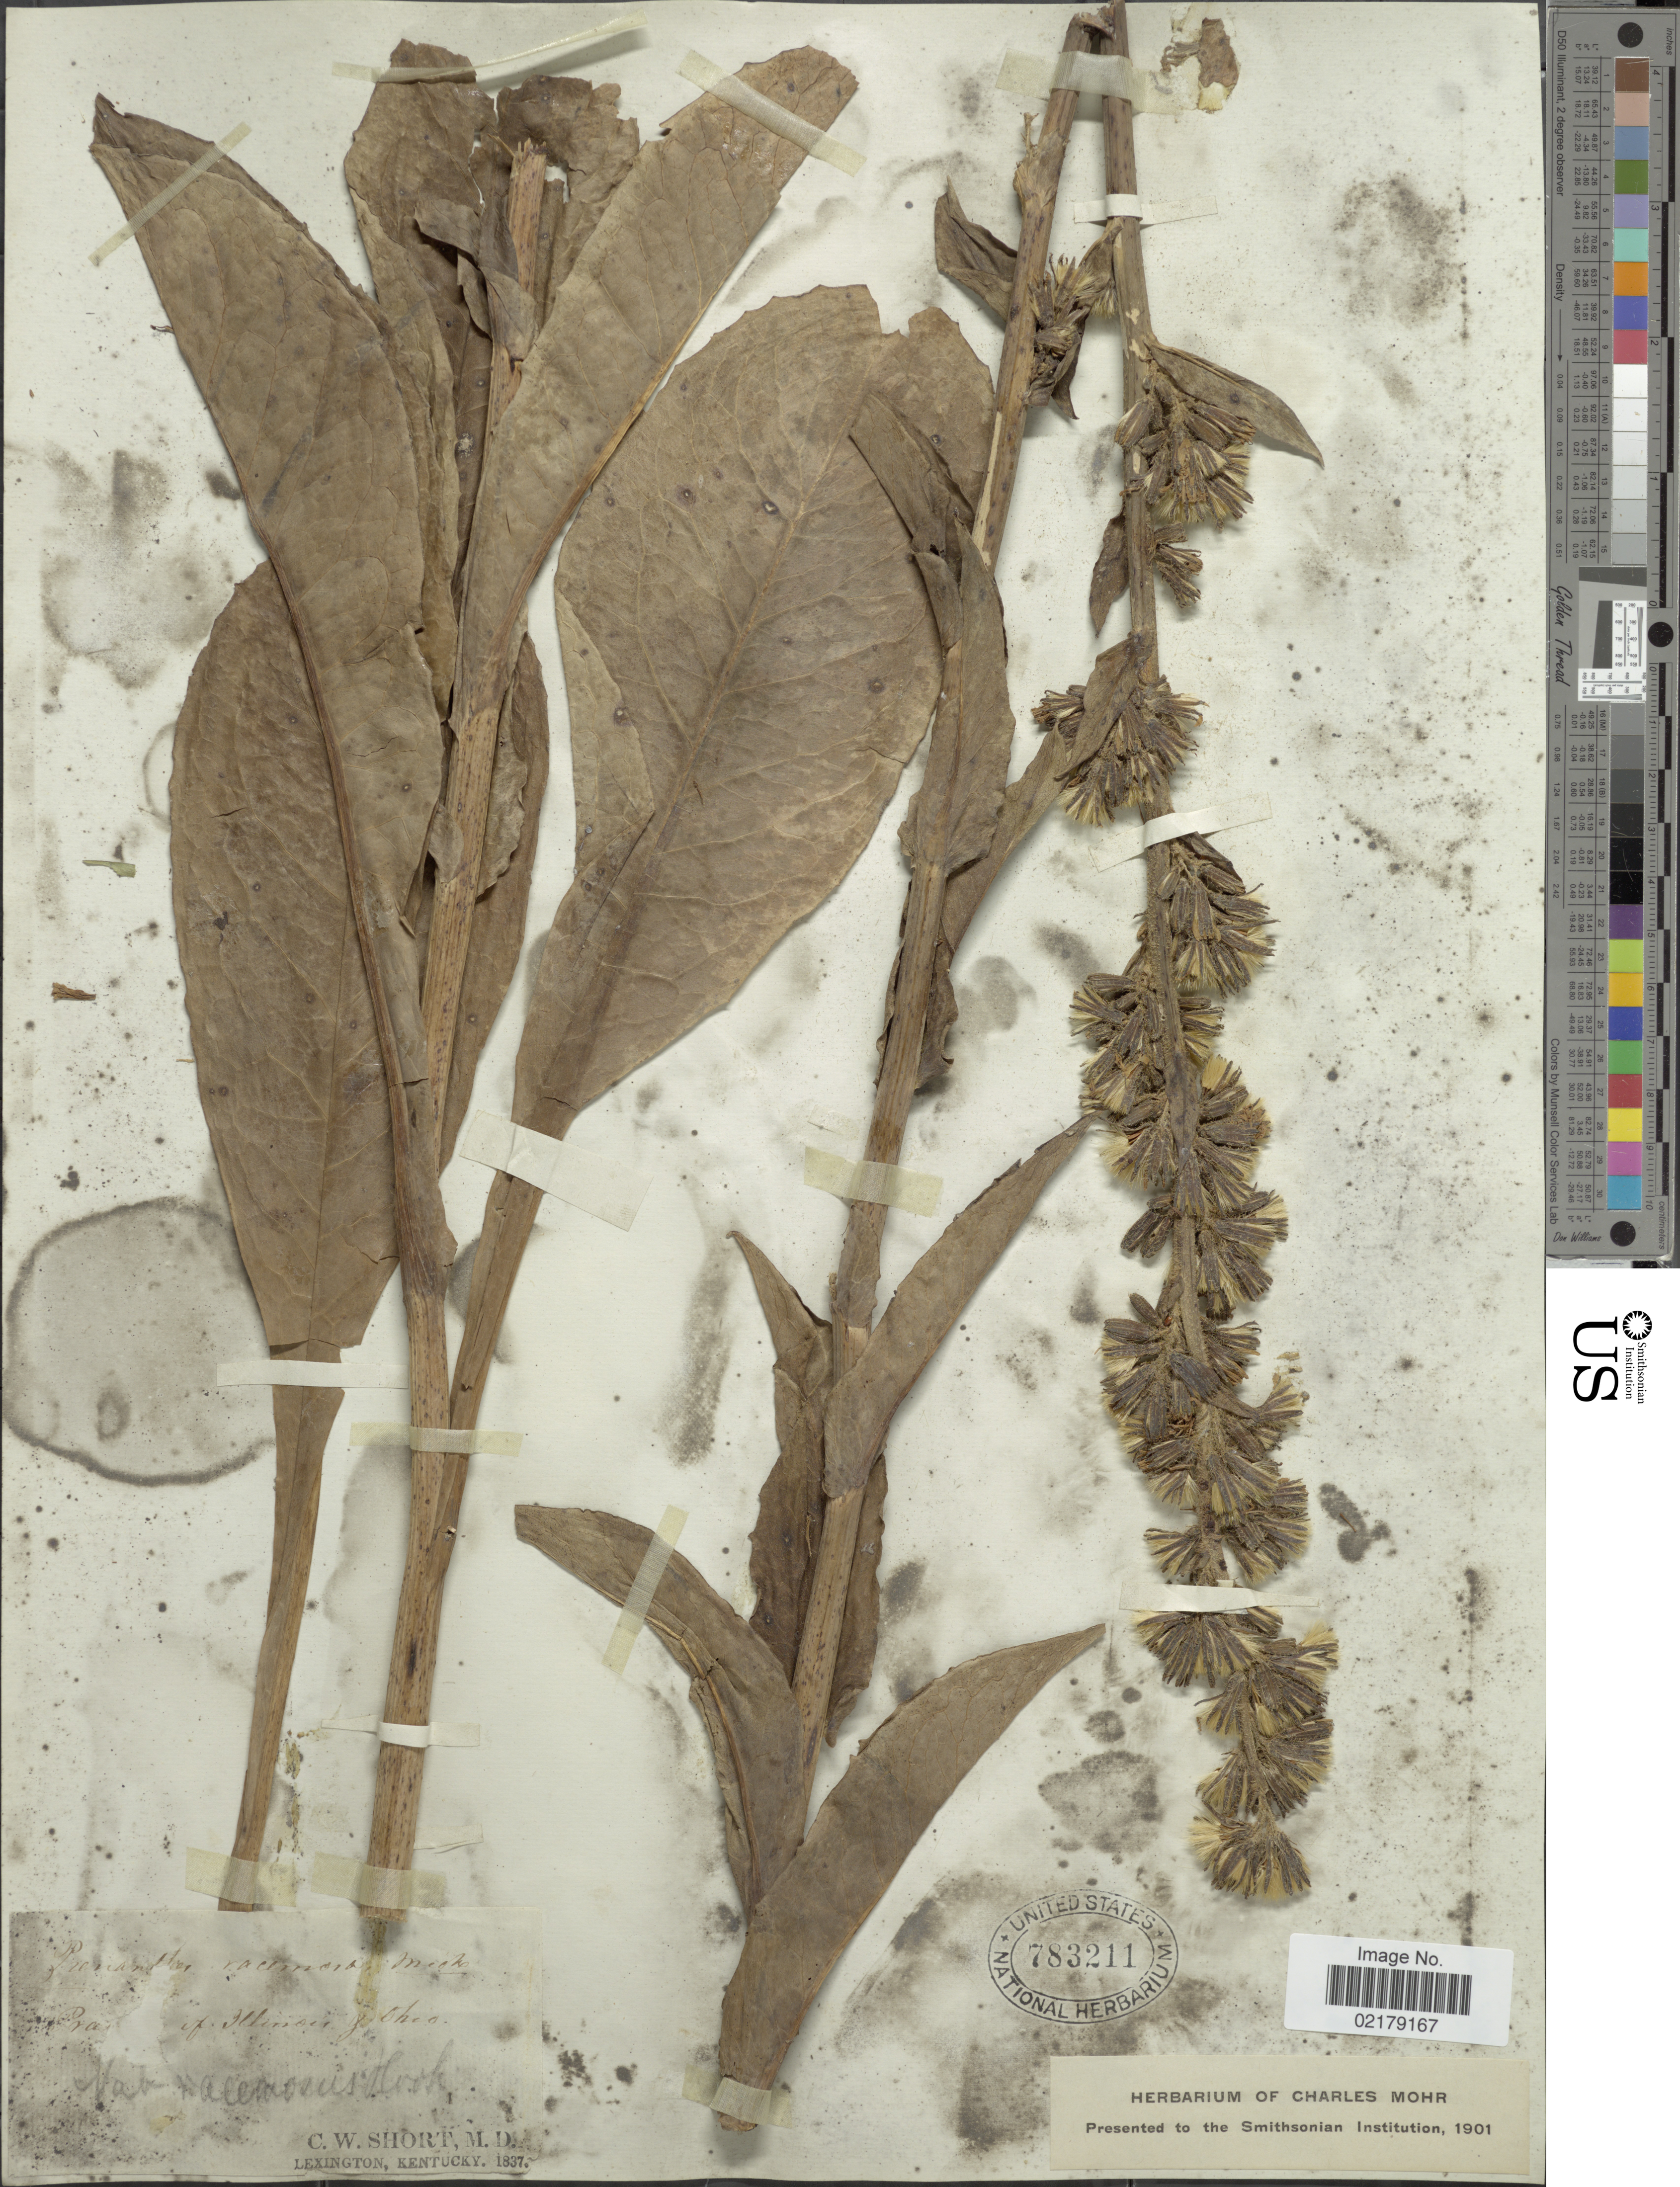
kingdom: Plantae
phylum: Tracheophyta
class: Magnoliopsida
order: Asterales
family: Asteraceae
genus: Nabalus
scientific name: Nabalus racemosus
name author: (Michx.) Hook.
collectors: C. W. Short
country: United States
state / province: Illinois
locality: Prairies of Illinois Ohio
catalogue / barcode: US 783211